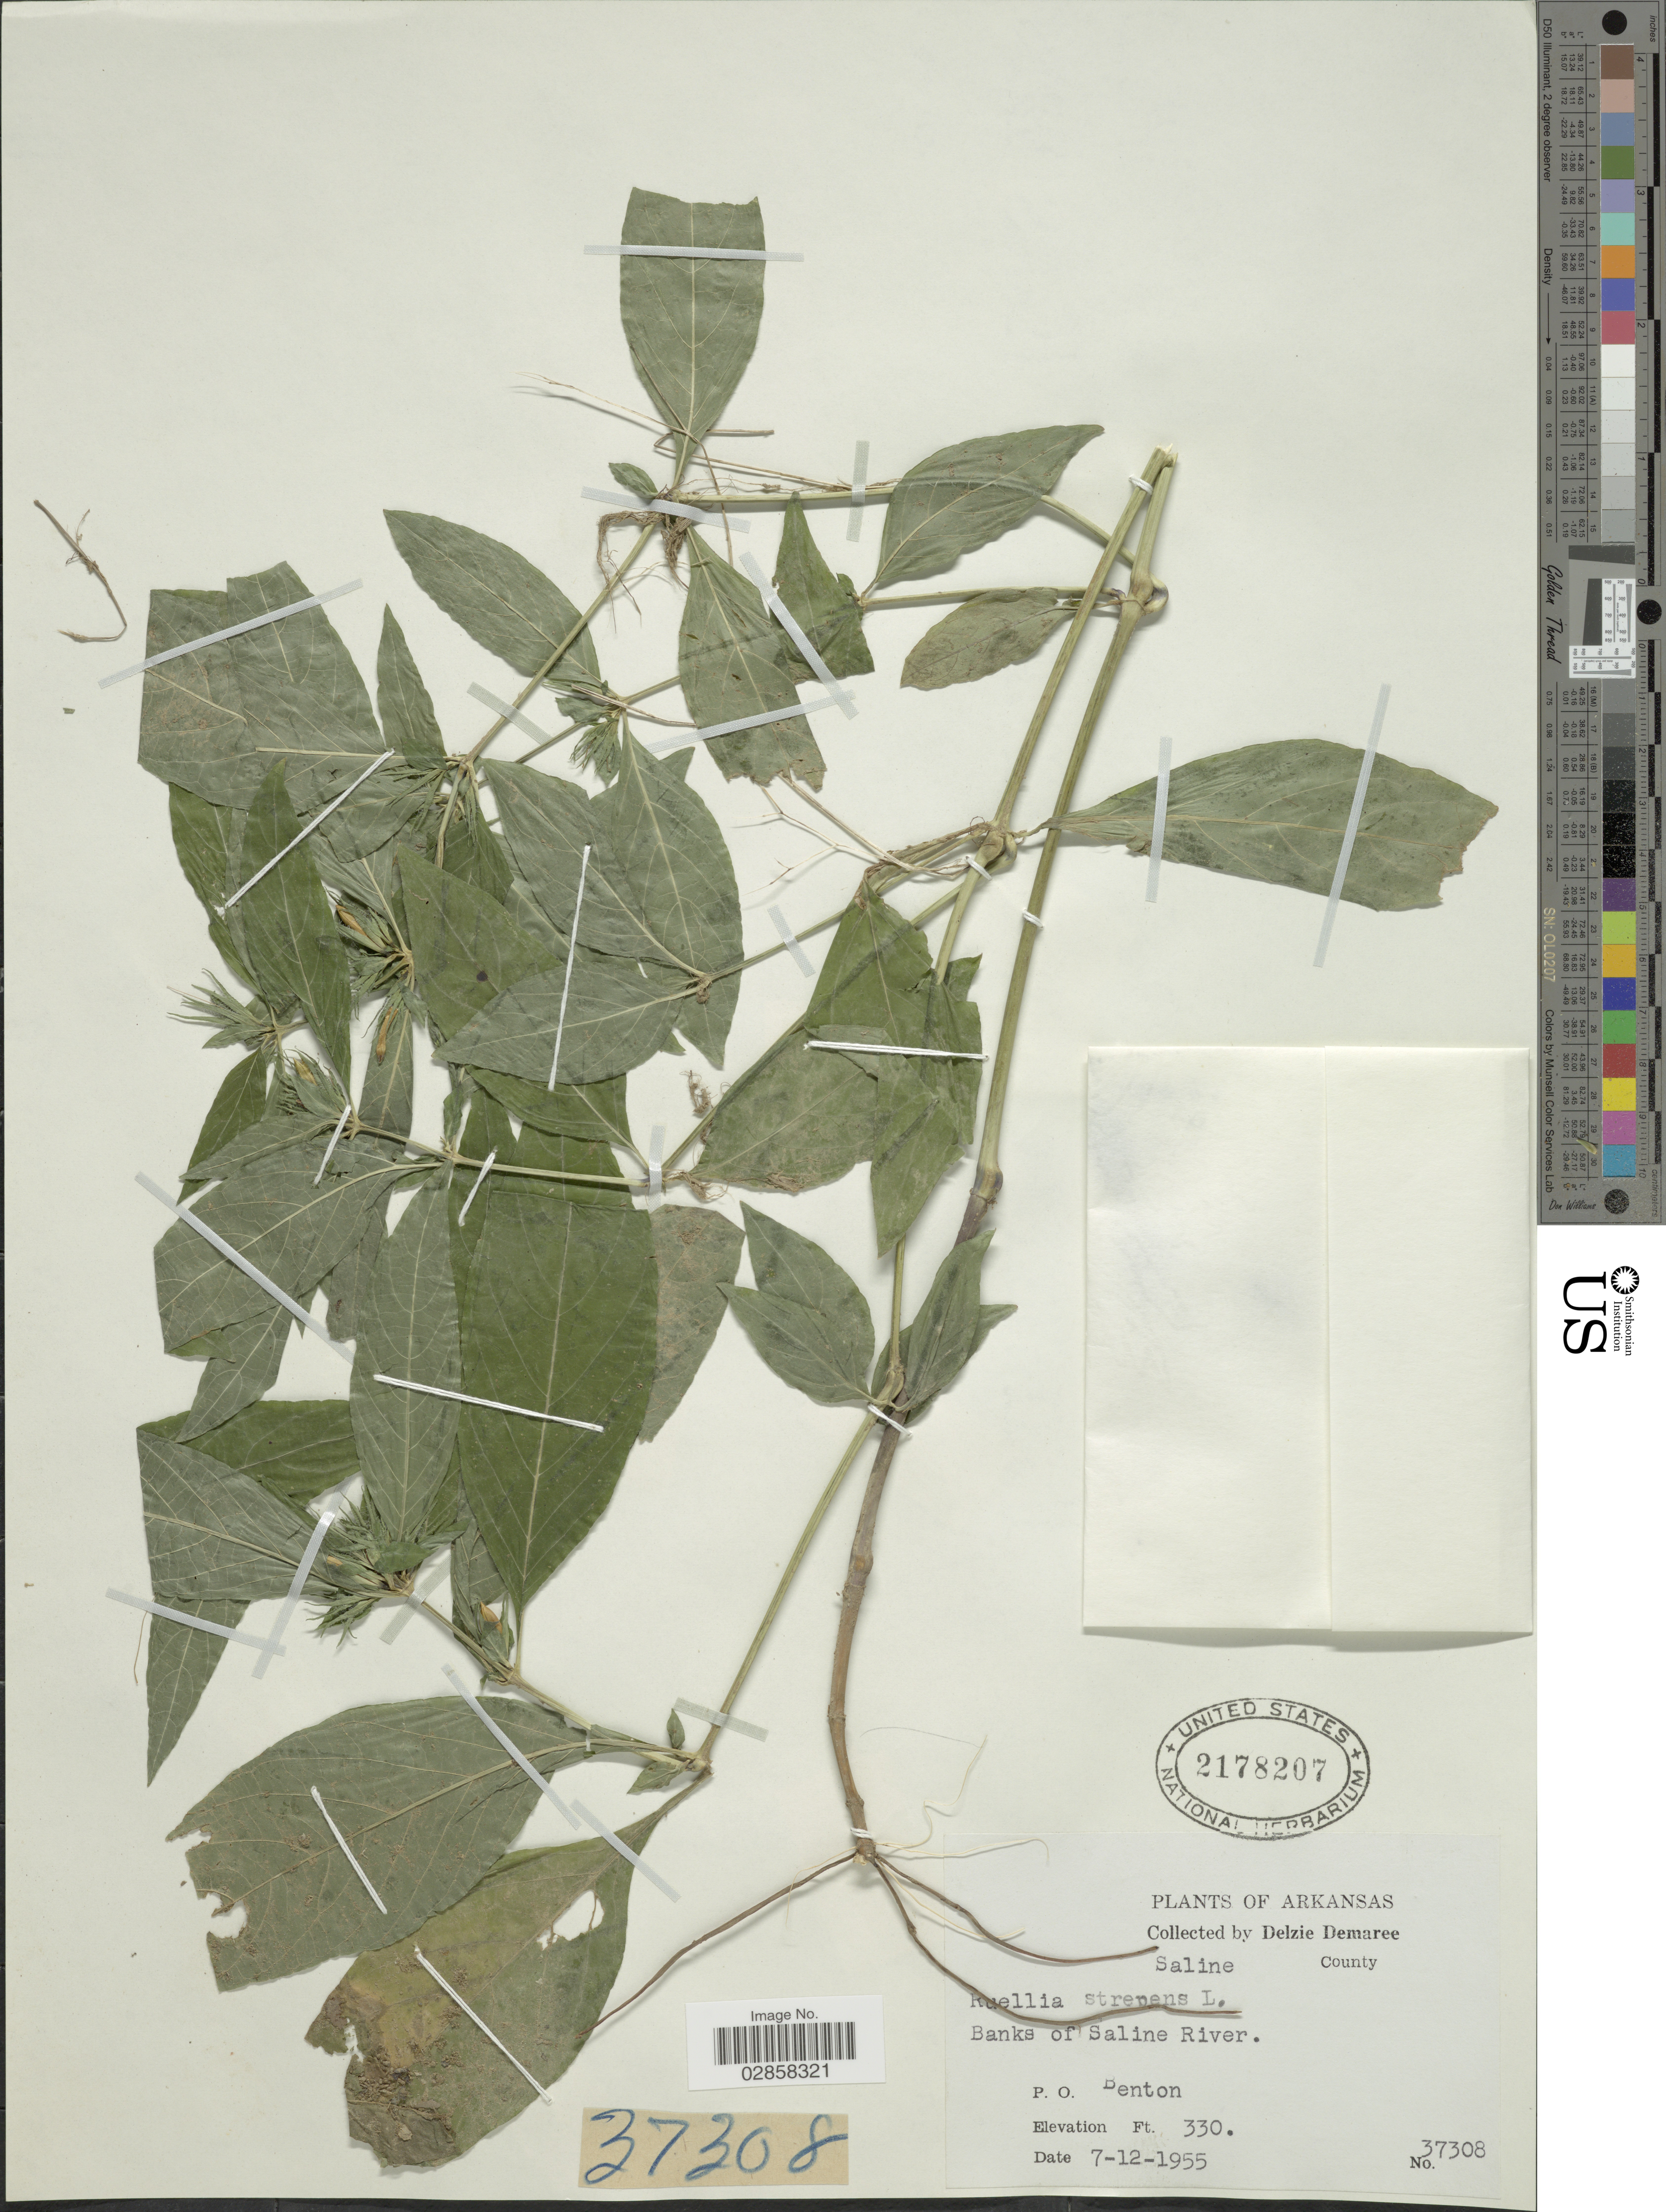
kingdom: Plantae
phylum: Tracheophyta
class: Magnoliopsida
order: Lamiales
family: Acanthaceae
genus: Ruellia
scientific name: Ruellia strepens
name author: L.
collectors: D. Demaree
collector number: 37308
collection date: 1955-07-12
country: United States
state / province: Arkansas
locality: Saline County. Banks of Saline River. P. O. Benton.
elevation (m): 101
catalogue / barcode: US 2178207